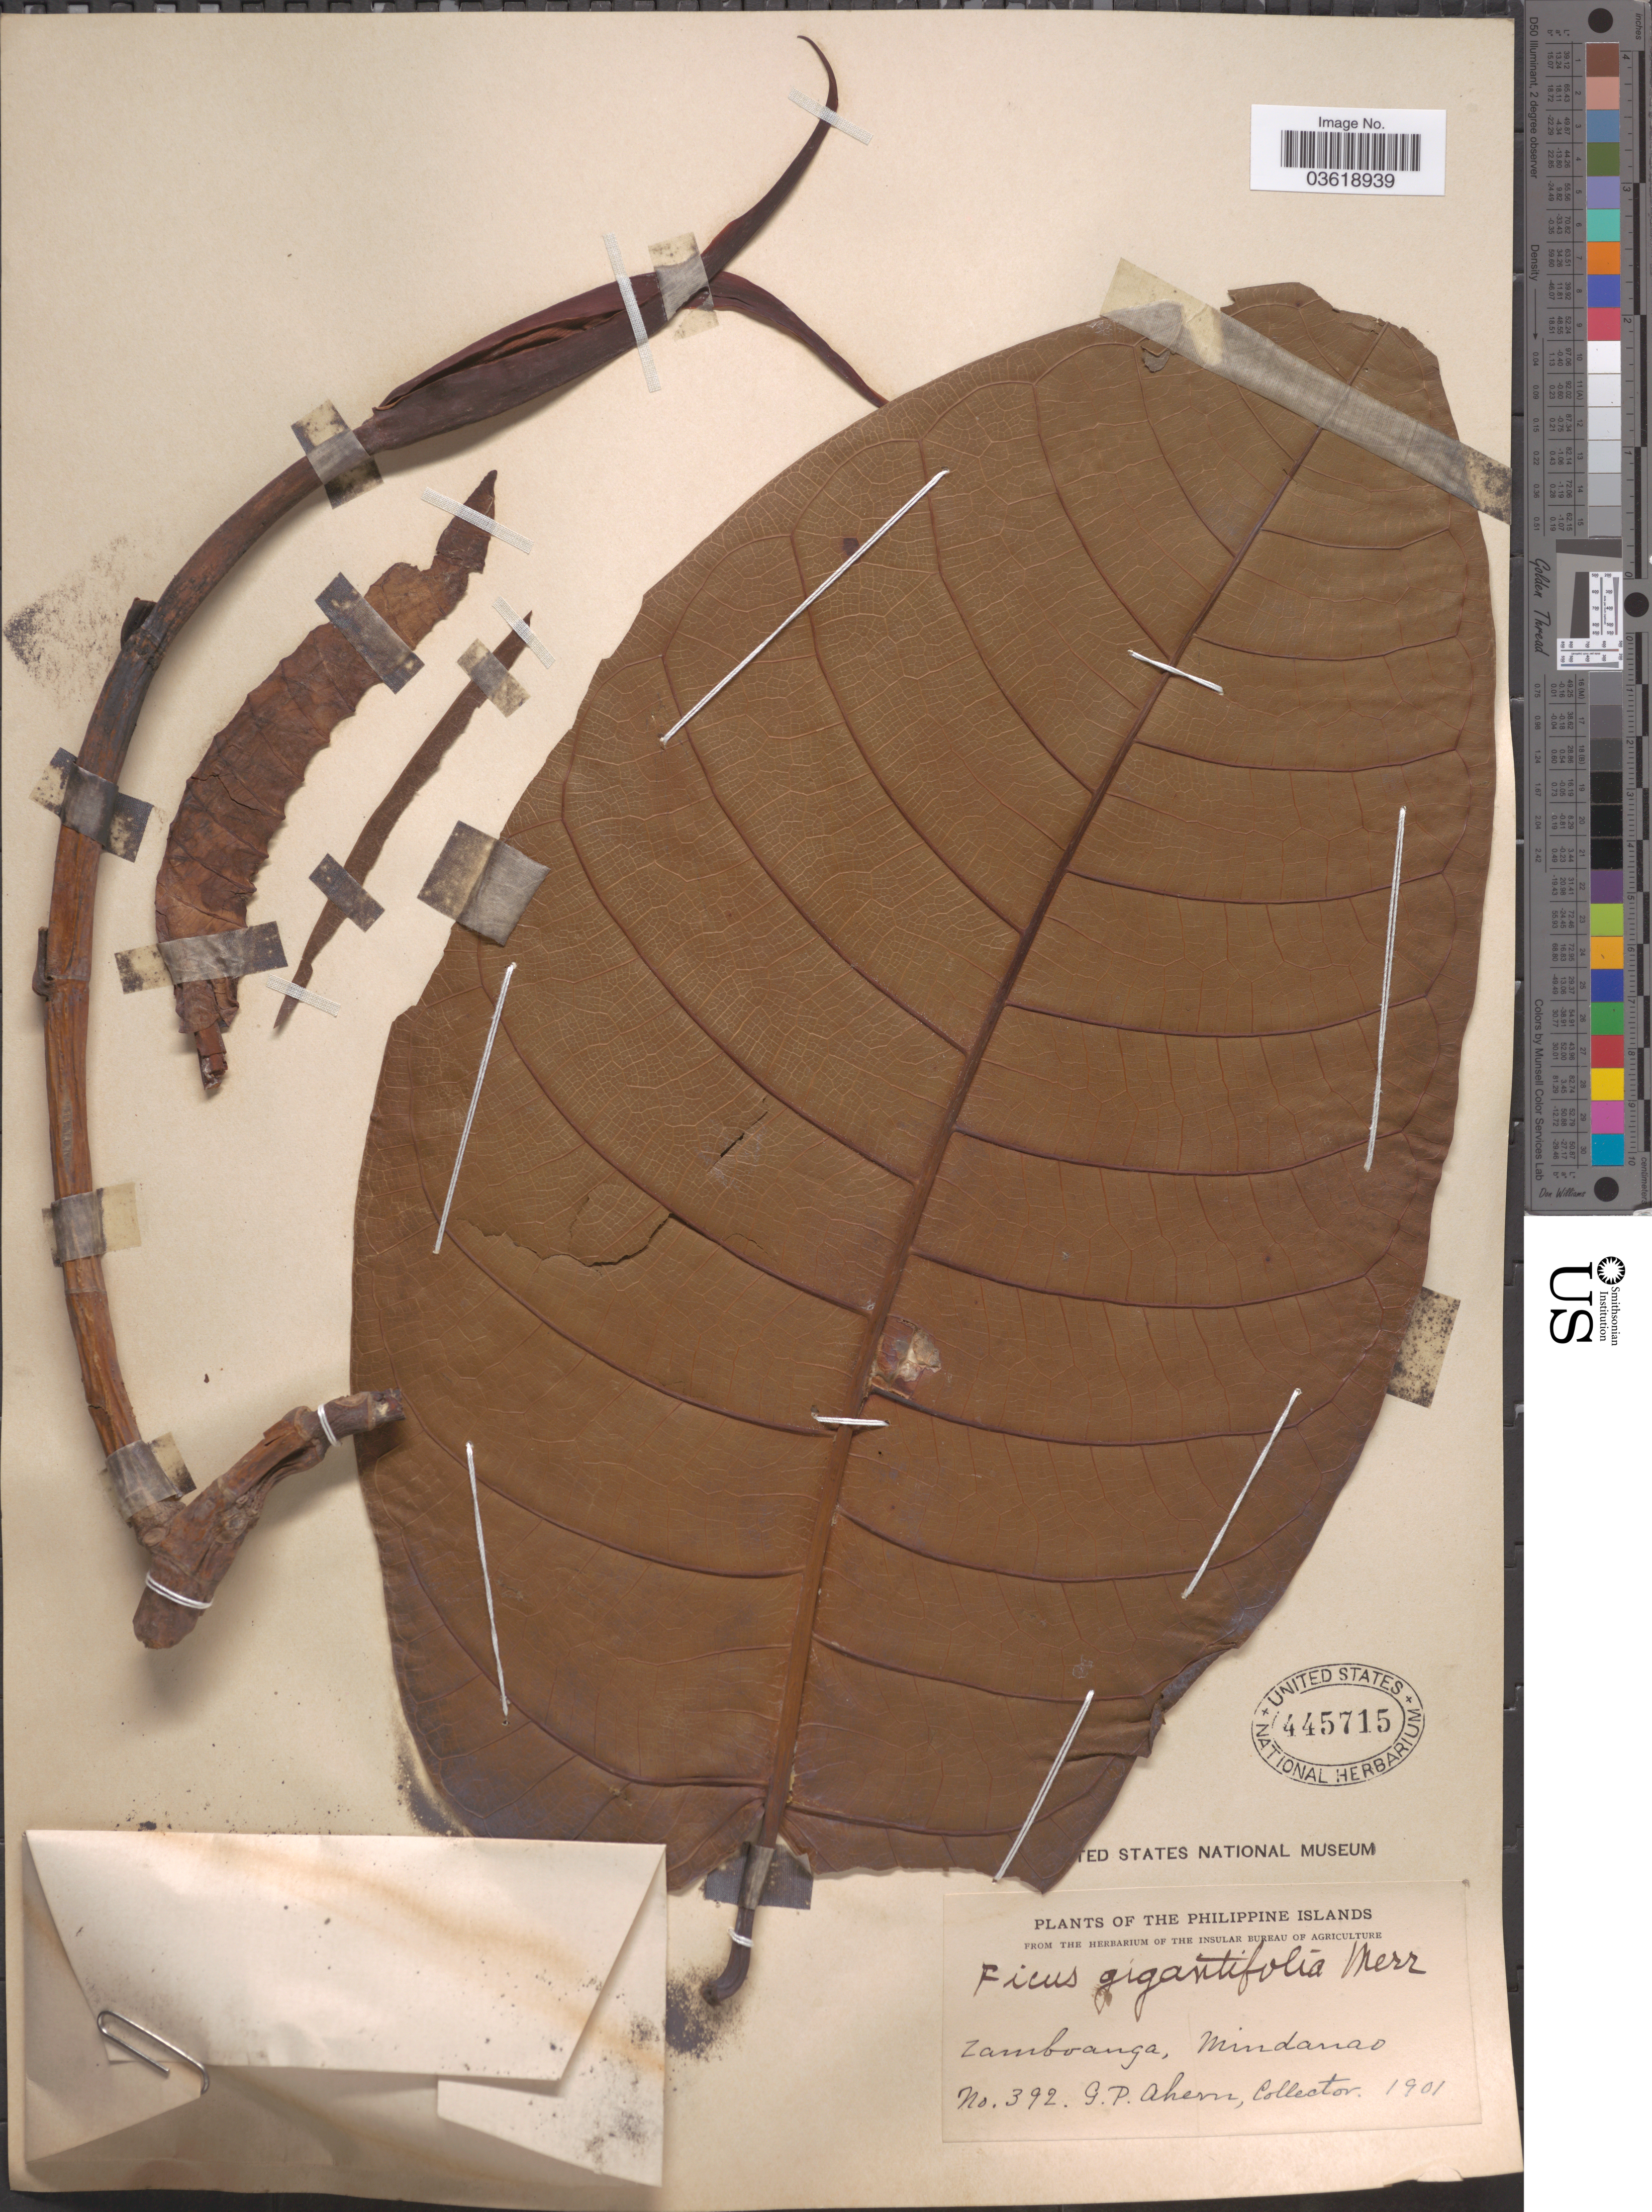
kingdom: Plantae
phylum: Tracheophyta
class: Magnoliopsida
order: Rosales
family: Moraceae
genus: Ficus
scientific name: Ficus gigantifolia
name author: Merr.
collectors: G. Ahern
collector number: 392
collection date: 1901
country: Philippines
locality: Zamboanga, Mindanao.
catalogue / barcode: US 445715